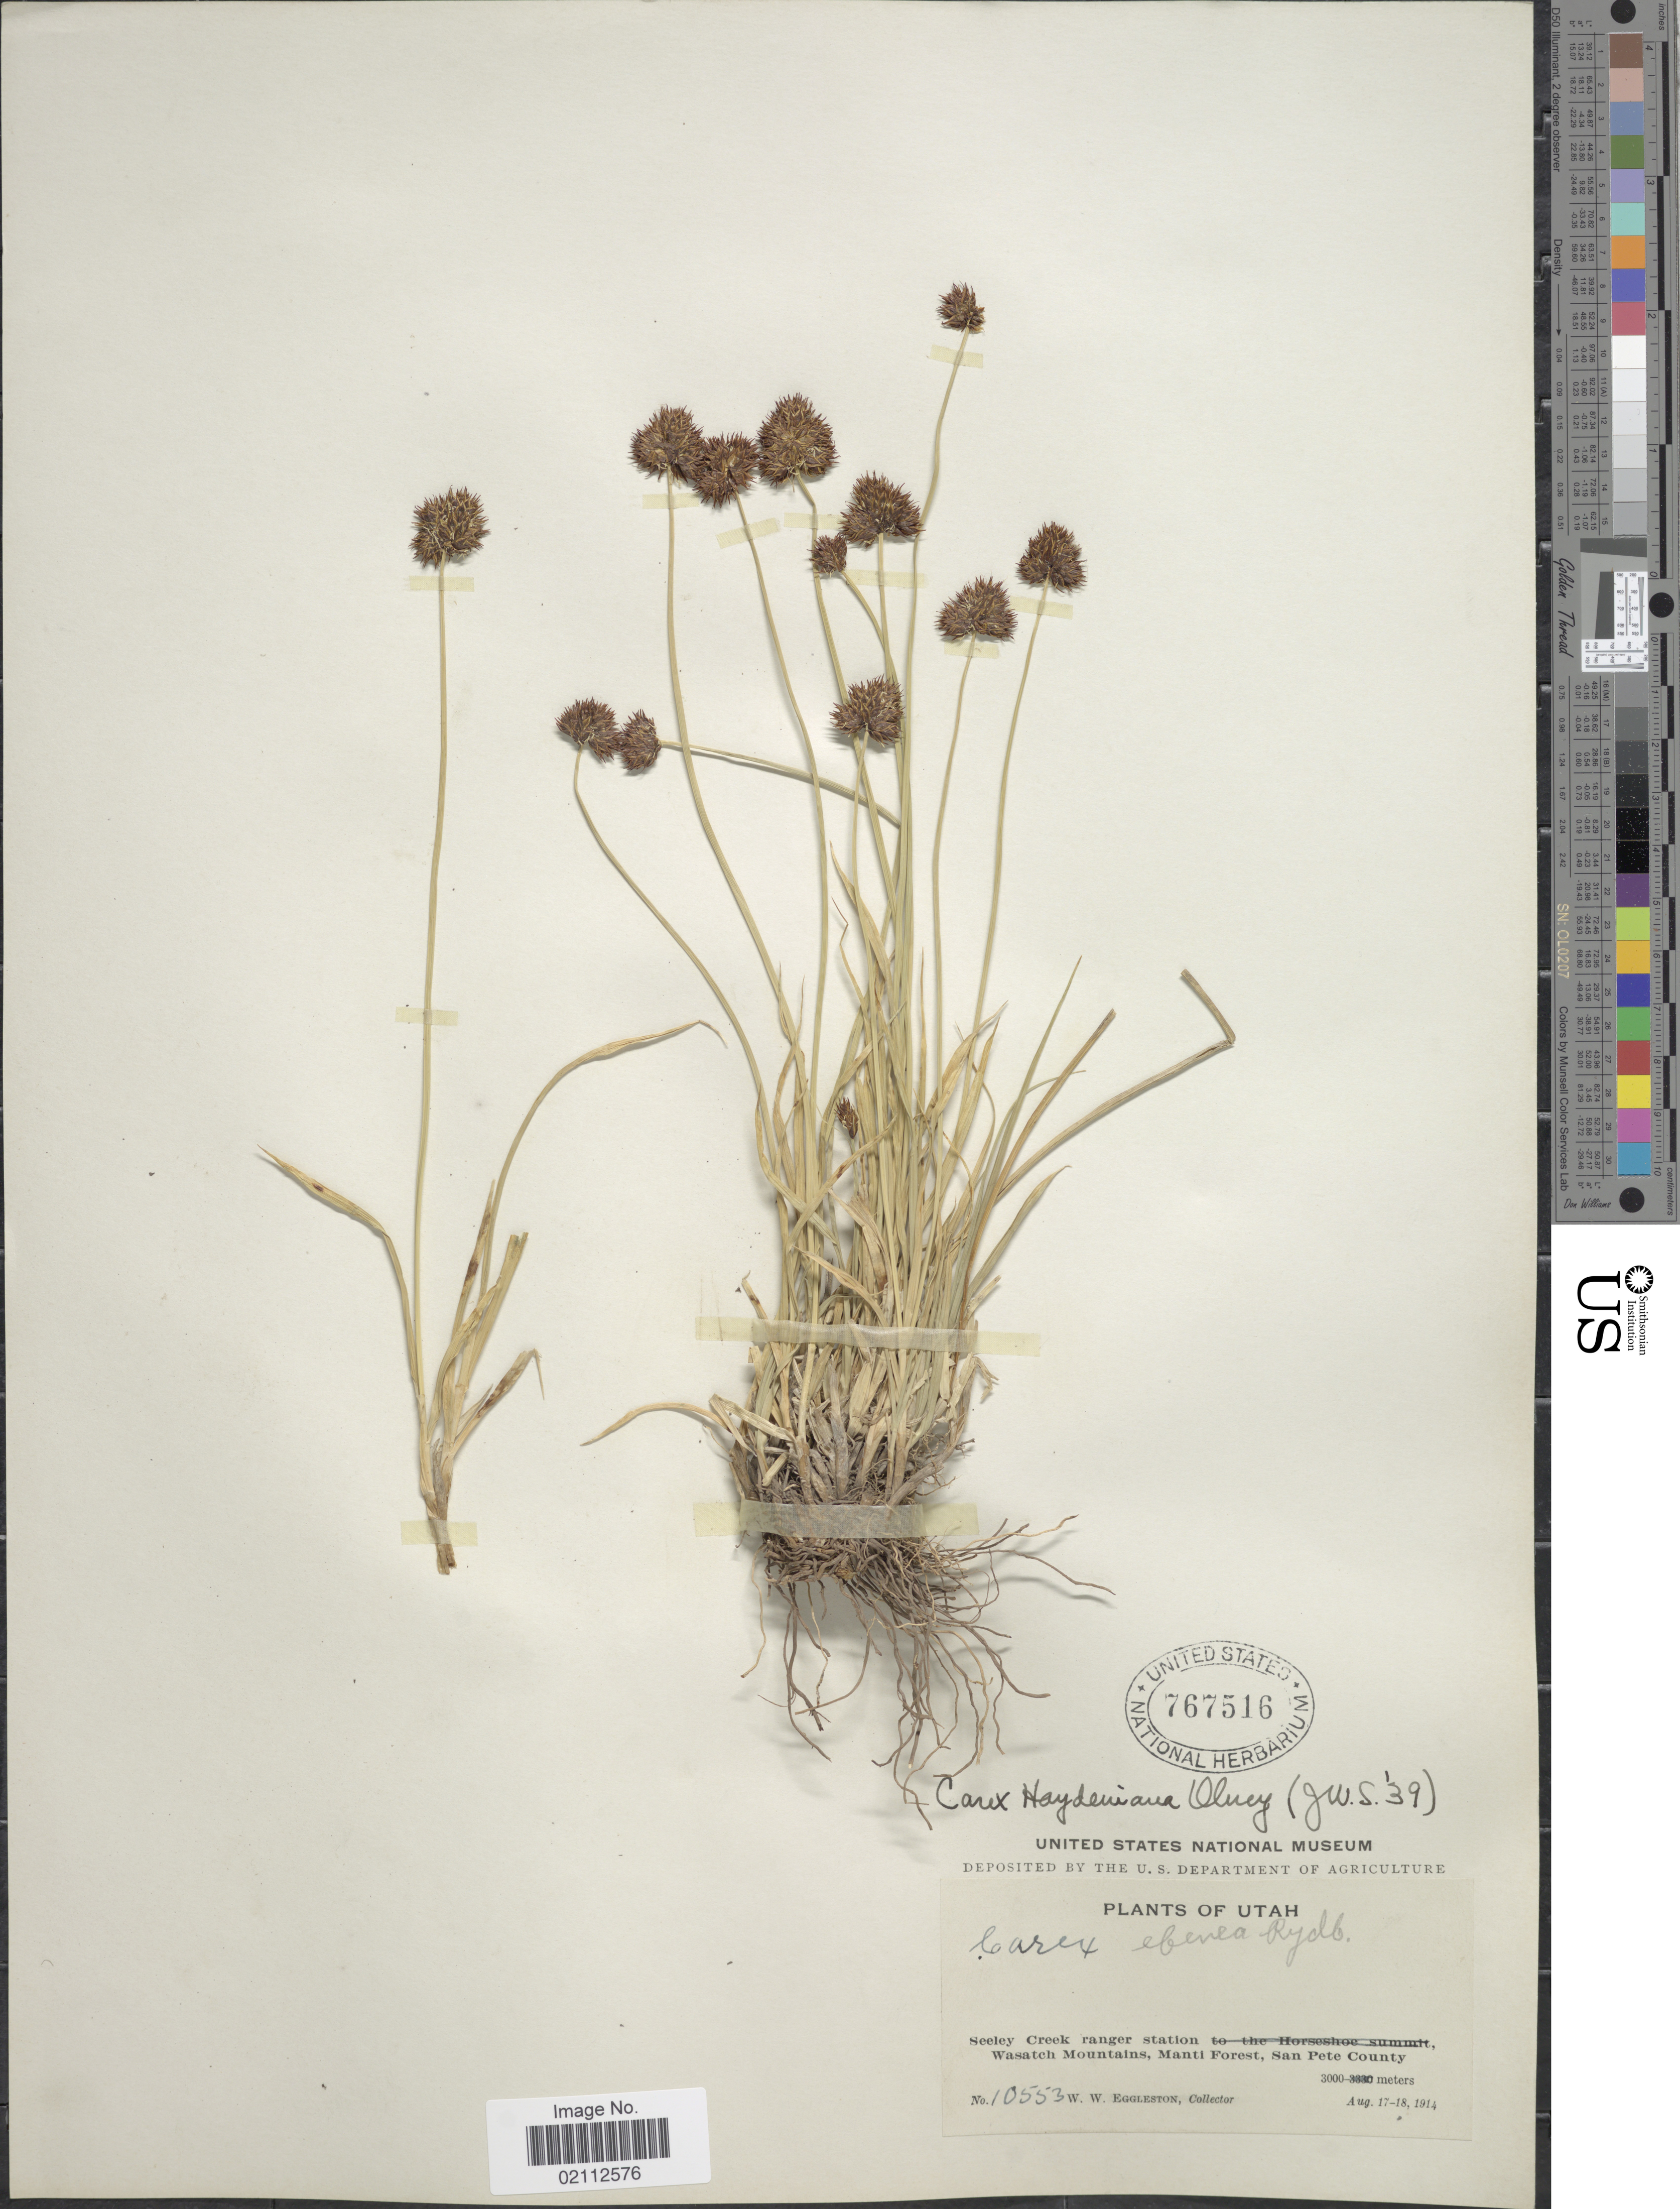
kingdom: Plantae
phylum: Tracheophyta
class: Liliopsida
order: Poales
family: Cyperaceae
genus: Carex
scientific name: Carex haydeniana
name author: Olney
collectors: W. W. Eggleston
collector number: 10553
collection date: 1914-08-17/1914-08-18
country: United States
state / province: Utah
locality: Seeley Creek ranger station, Wasatch Mountains, Manti Forest, San Pete County.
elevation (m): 3000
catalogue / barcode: US 767516